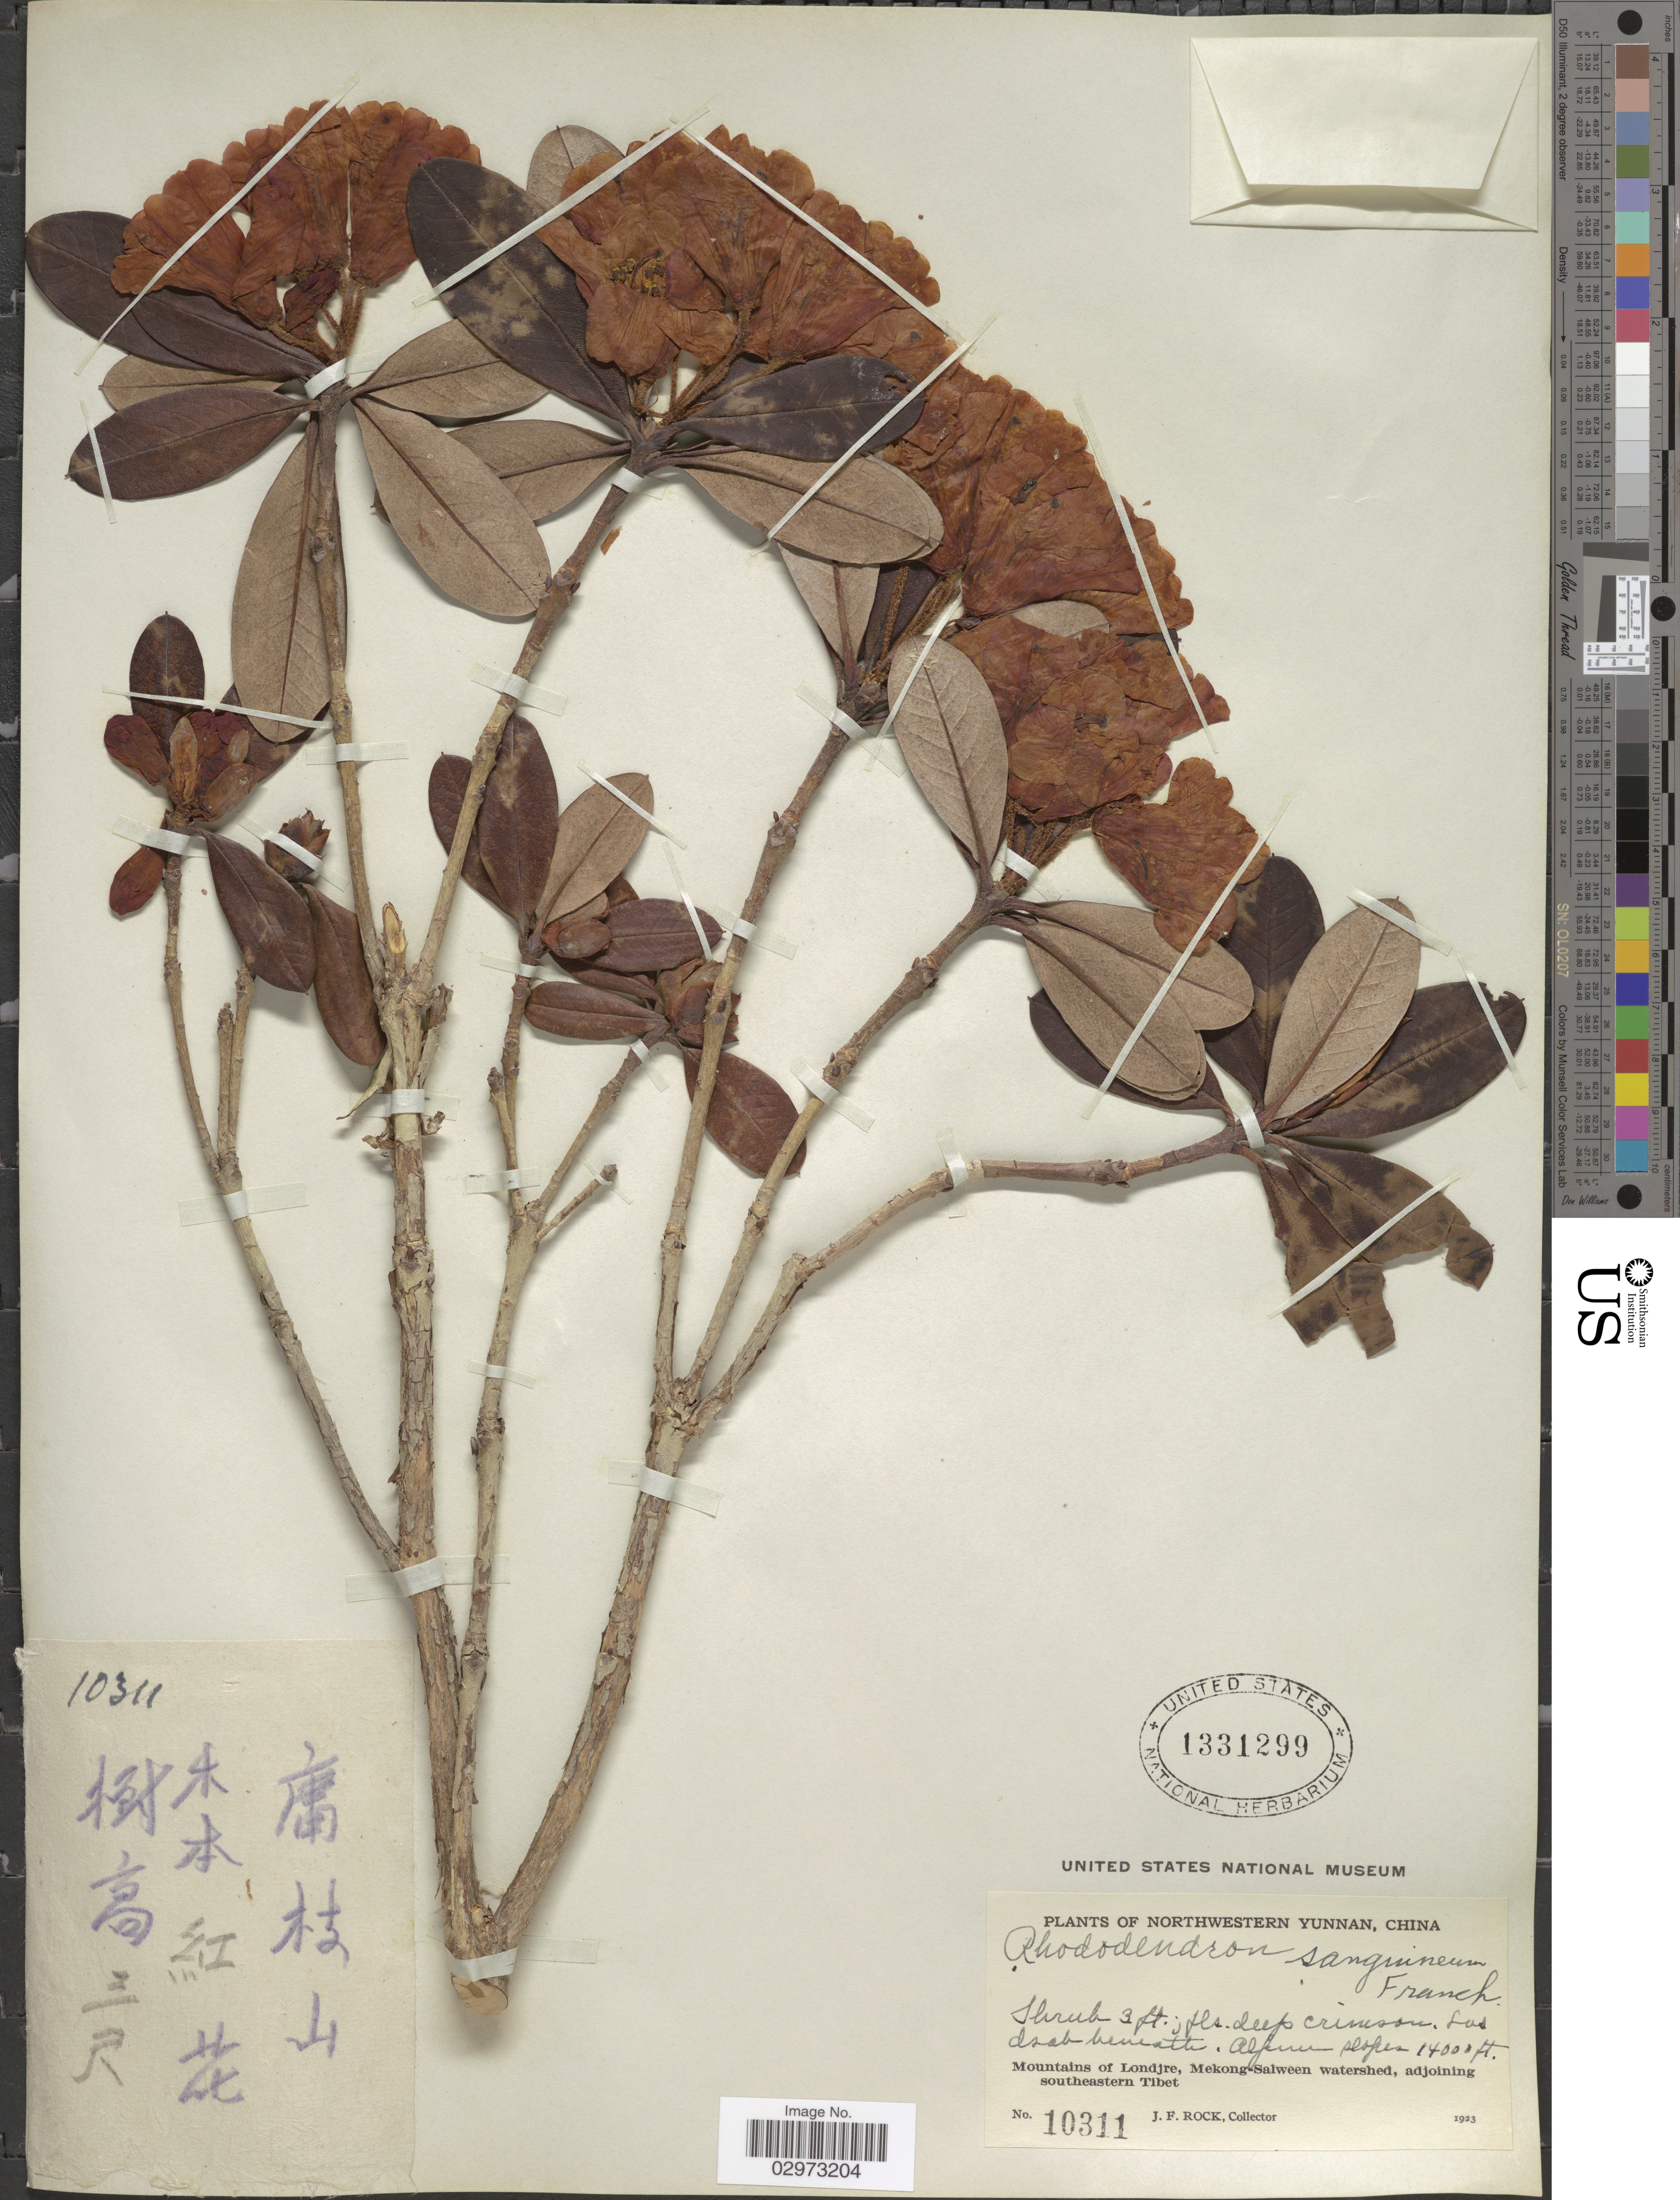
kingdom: Plantae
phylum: Tracheophyta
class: Magnoliopsida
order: Ericales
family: Ericaceae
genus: Rhododendron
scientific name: Rhododendron sanguineum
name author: Franch.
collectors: J. Rock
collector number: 10311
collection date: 1923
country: China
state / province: Yunnan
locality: Northwestern Yunnan. Alpine slopes. Mountains of Londjre, Mekong-Salween watershed, adjoining southeastern Tibet.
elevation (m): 4267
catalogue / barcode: US 1331299